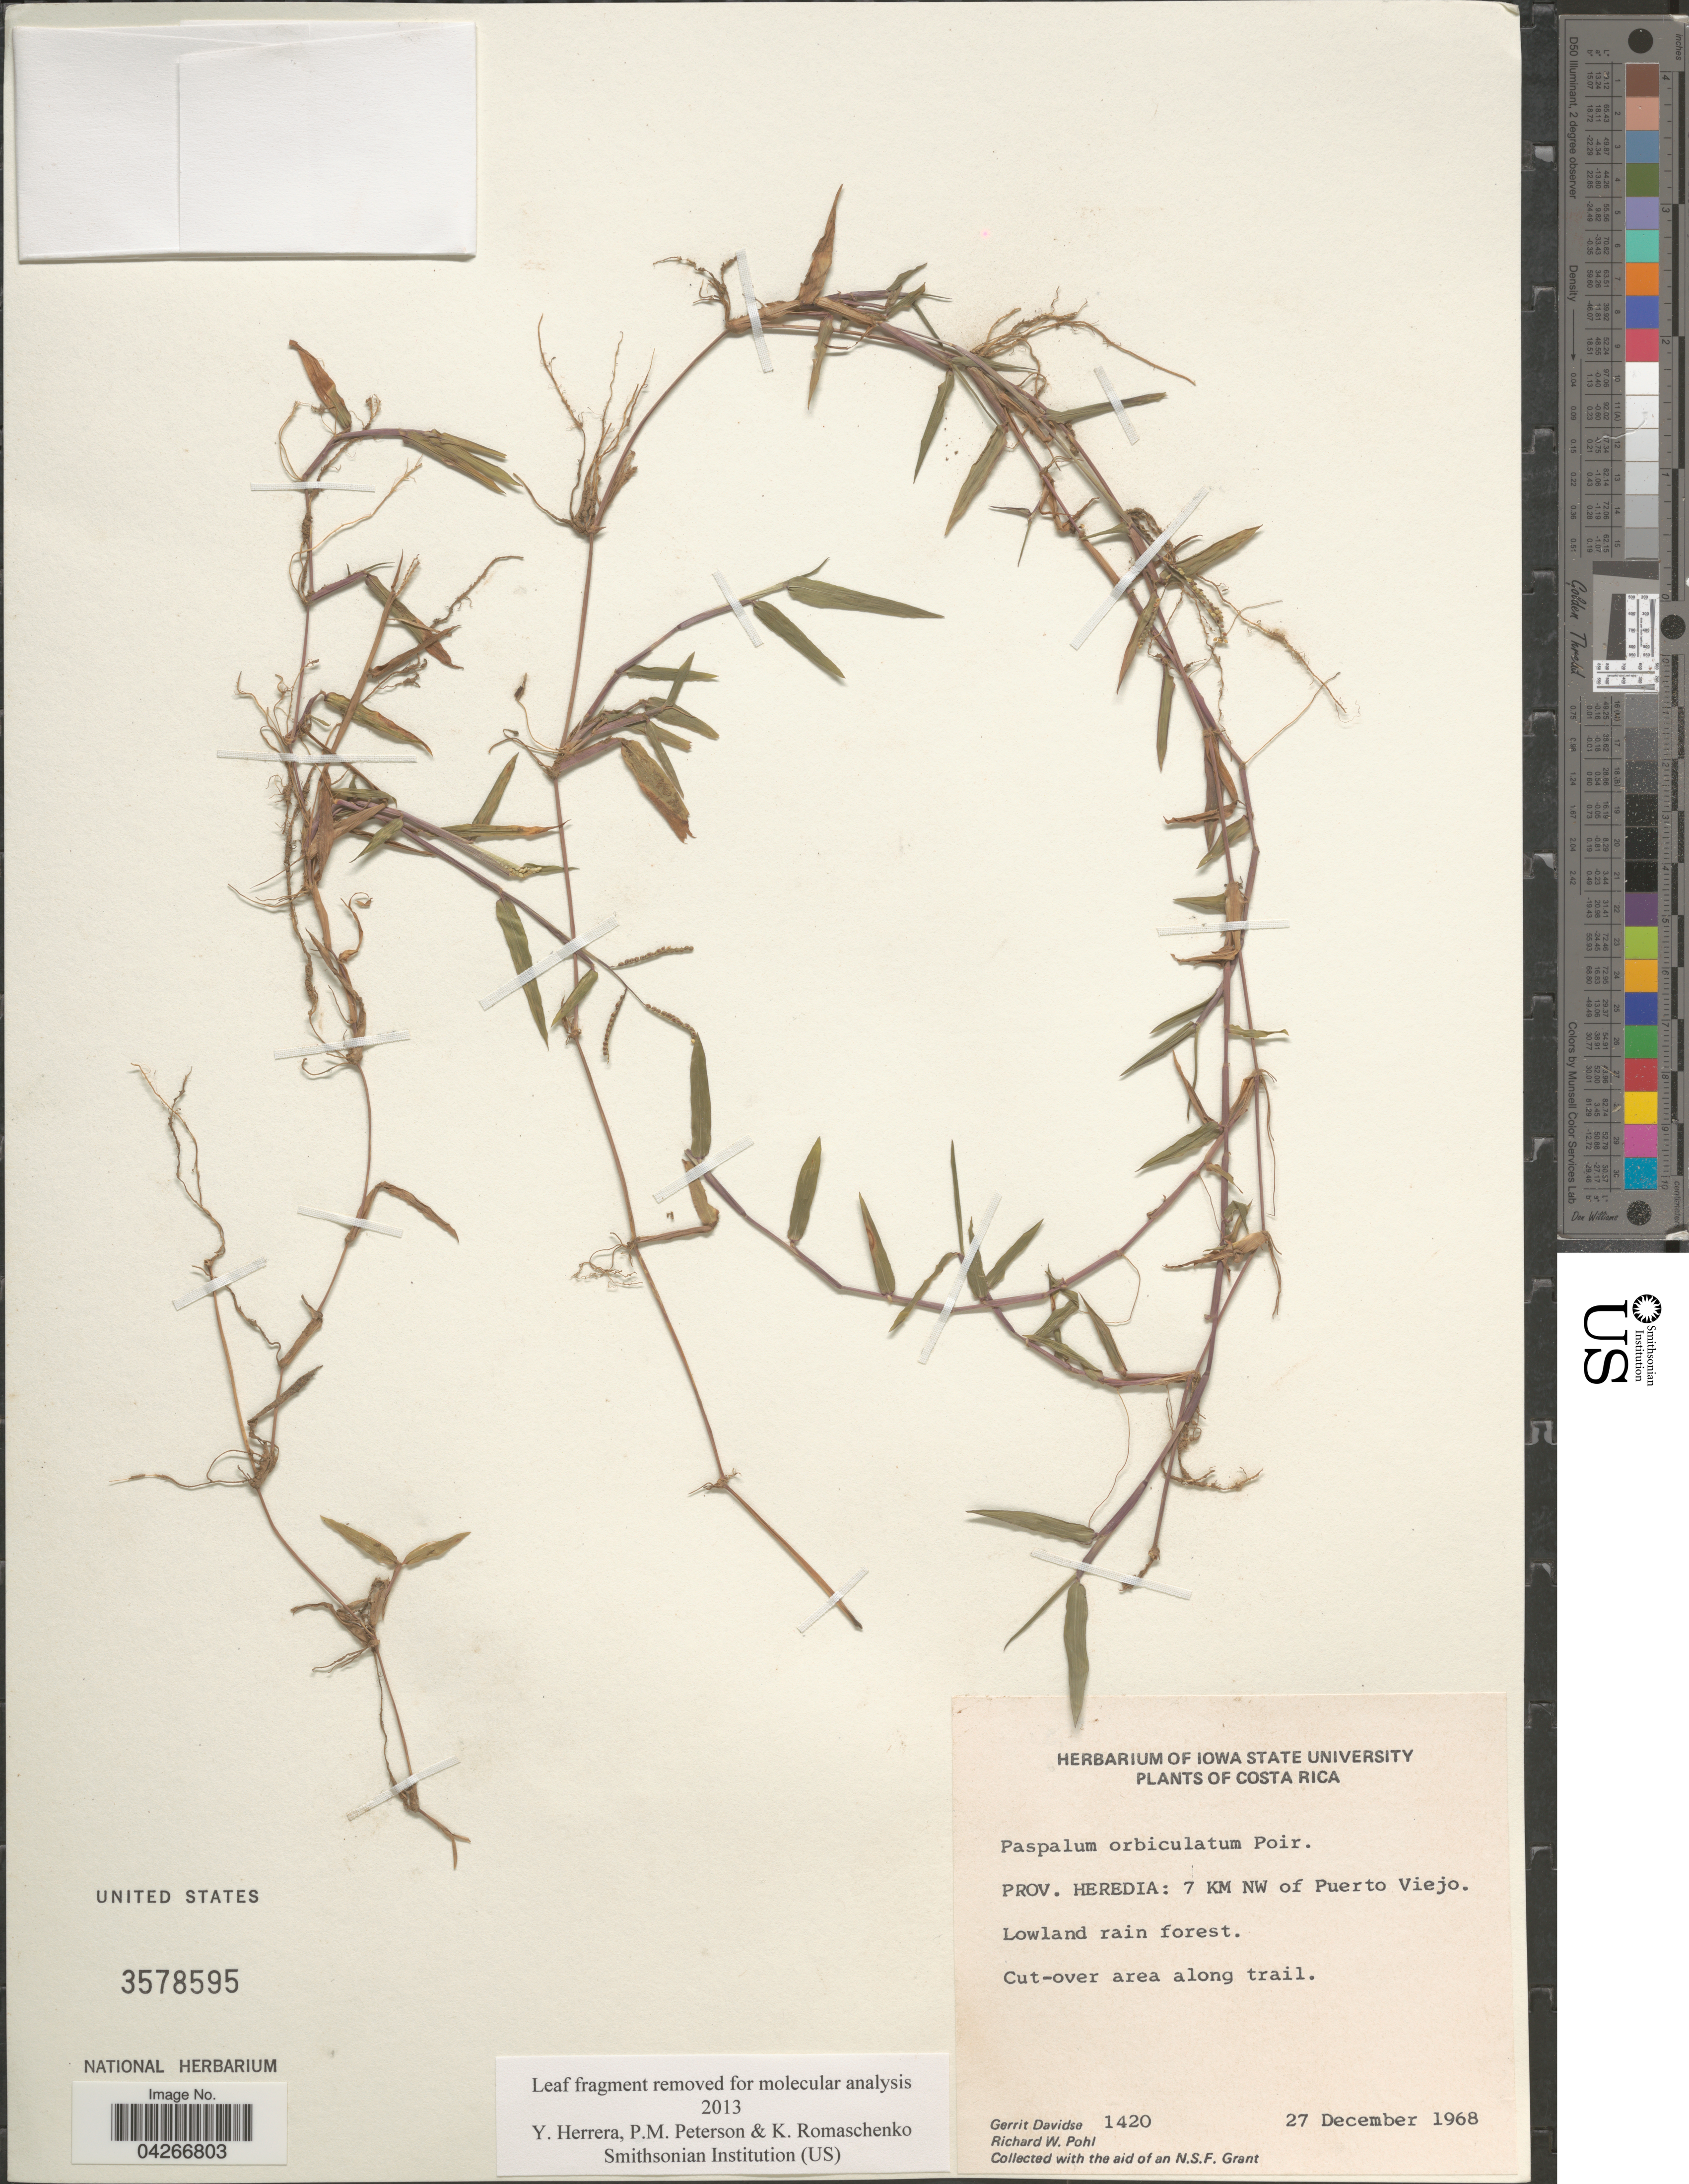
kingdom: Plantae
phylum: Tracheophyta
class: Liliopsida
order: Poales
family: Poaceae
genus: Paspalum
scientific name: Paspalum orbiculatum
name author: Poir. in Lam.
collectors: G. Davidse & R. W. Pohl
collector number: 1420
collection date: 1968-12-27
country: Costa Rica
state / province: Heredia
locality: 7 KM NW of Puerto Viejo.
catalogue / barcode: US 3578595